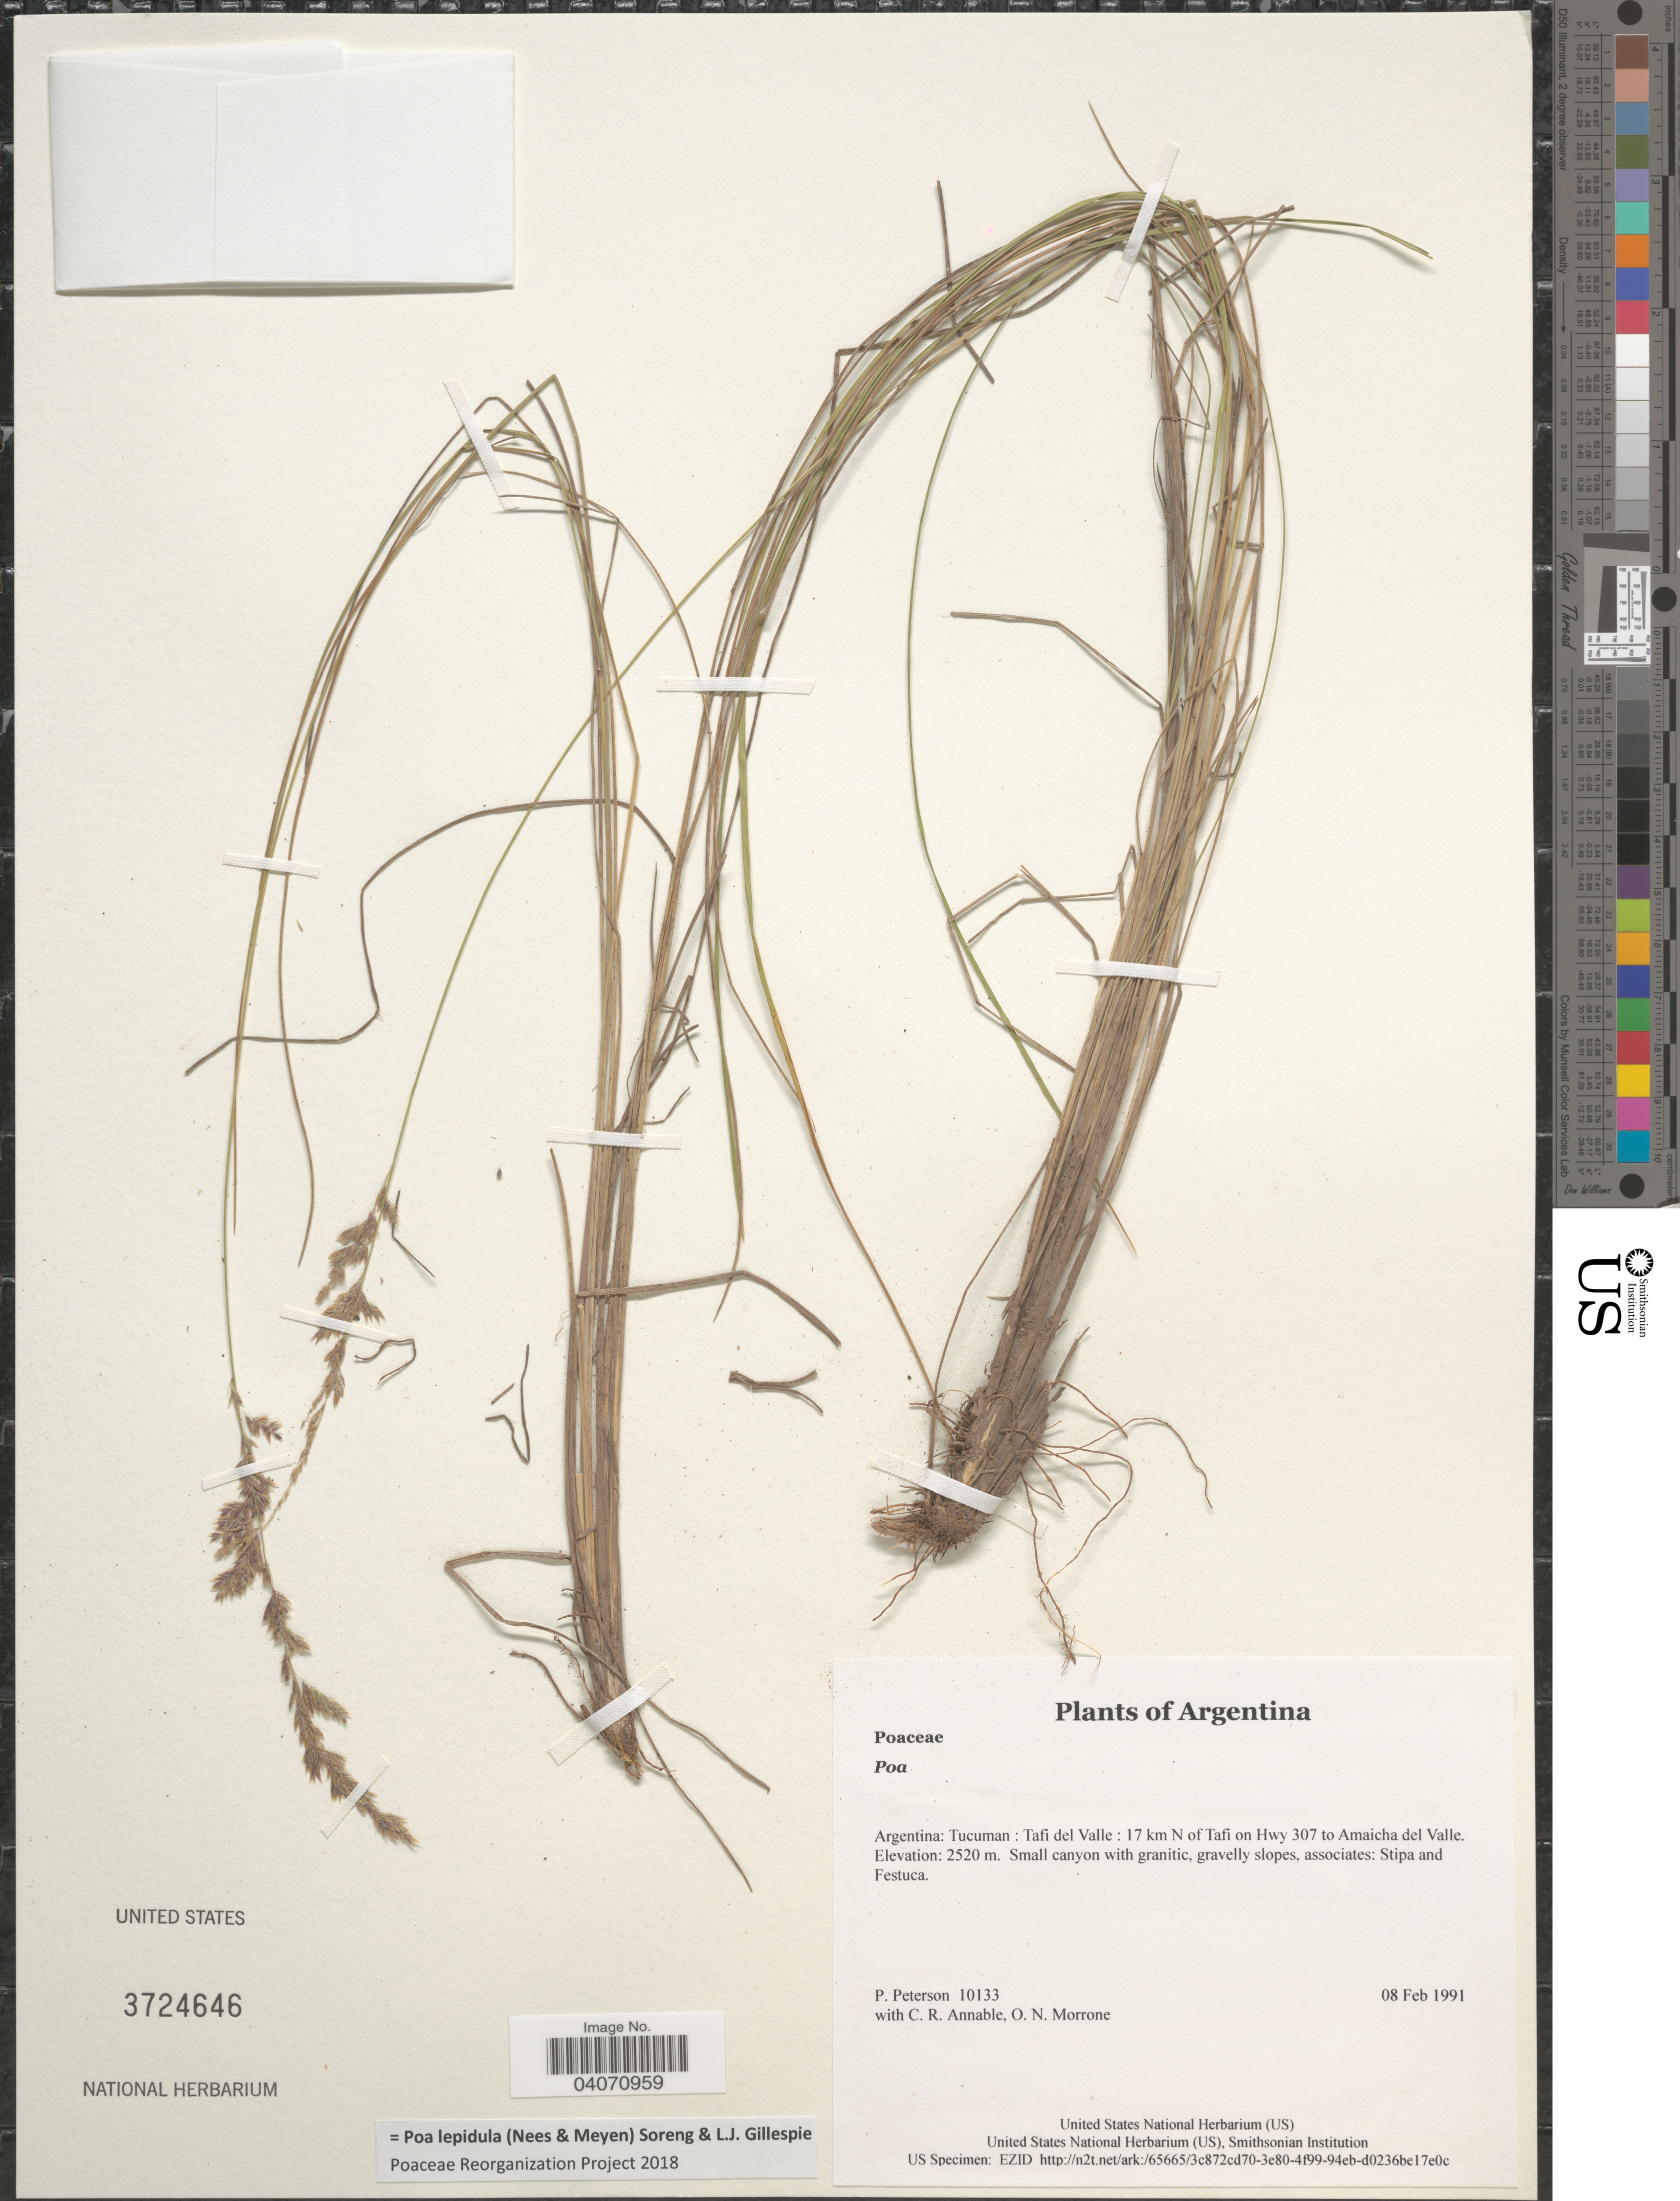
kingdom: Plantae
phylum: Tracheophyta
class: Liliopsida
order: Poales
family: Poaceae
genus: Poa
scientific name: Poa lepidula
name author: (Nees & Meyen) Soreng & L.J. Gillespie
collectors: P. Peterson, C. R. Annable & O. N. Morrone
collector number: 10133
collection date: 1991-02-08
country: Argentina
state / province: Tucuman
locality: Tafi del Valle: 17 km N of Tafi on Hwy 307 to Amaicha del Valle.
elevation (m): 2520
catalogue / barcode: US 3724646